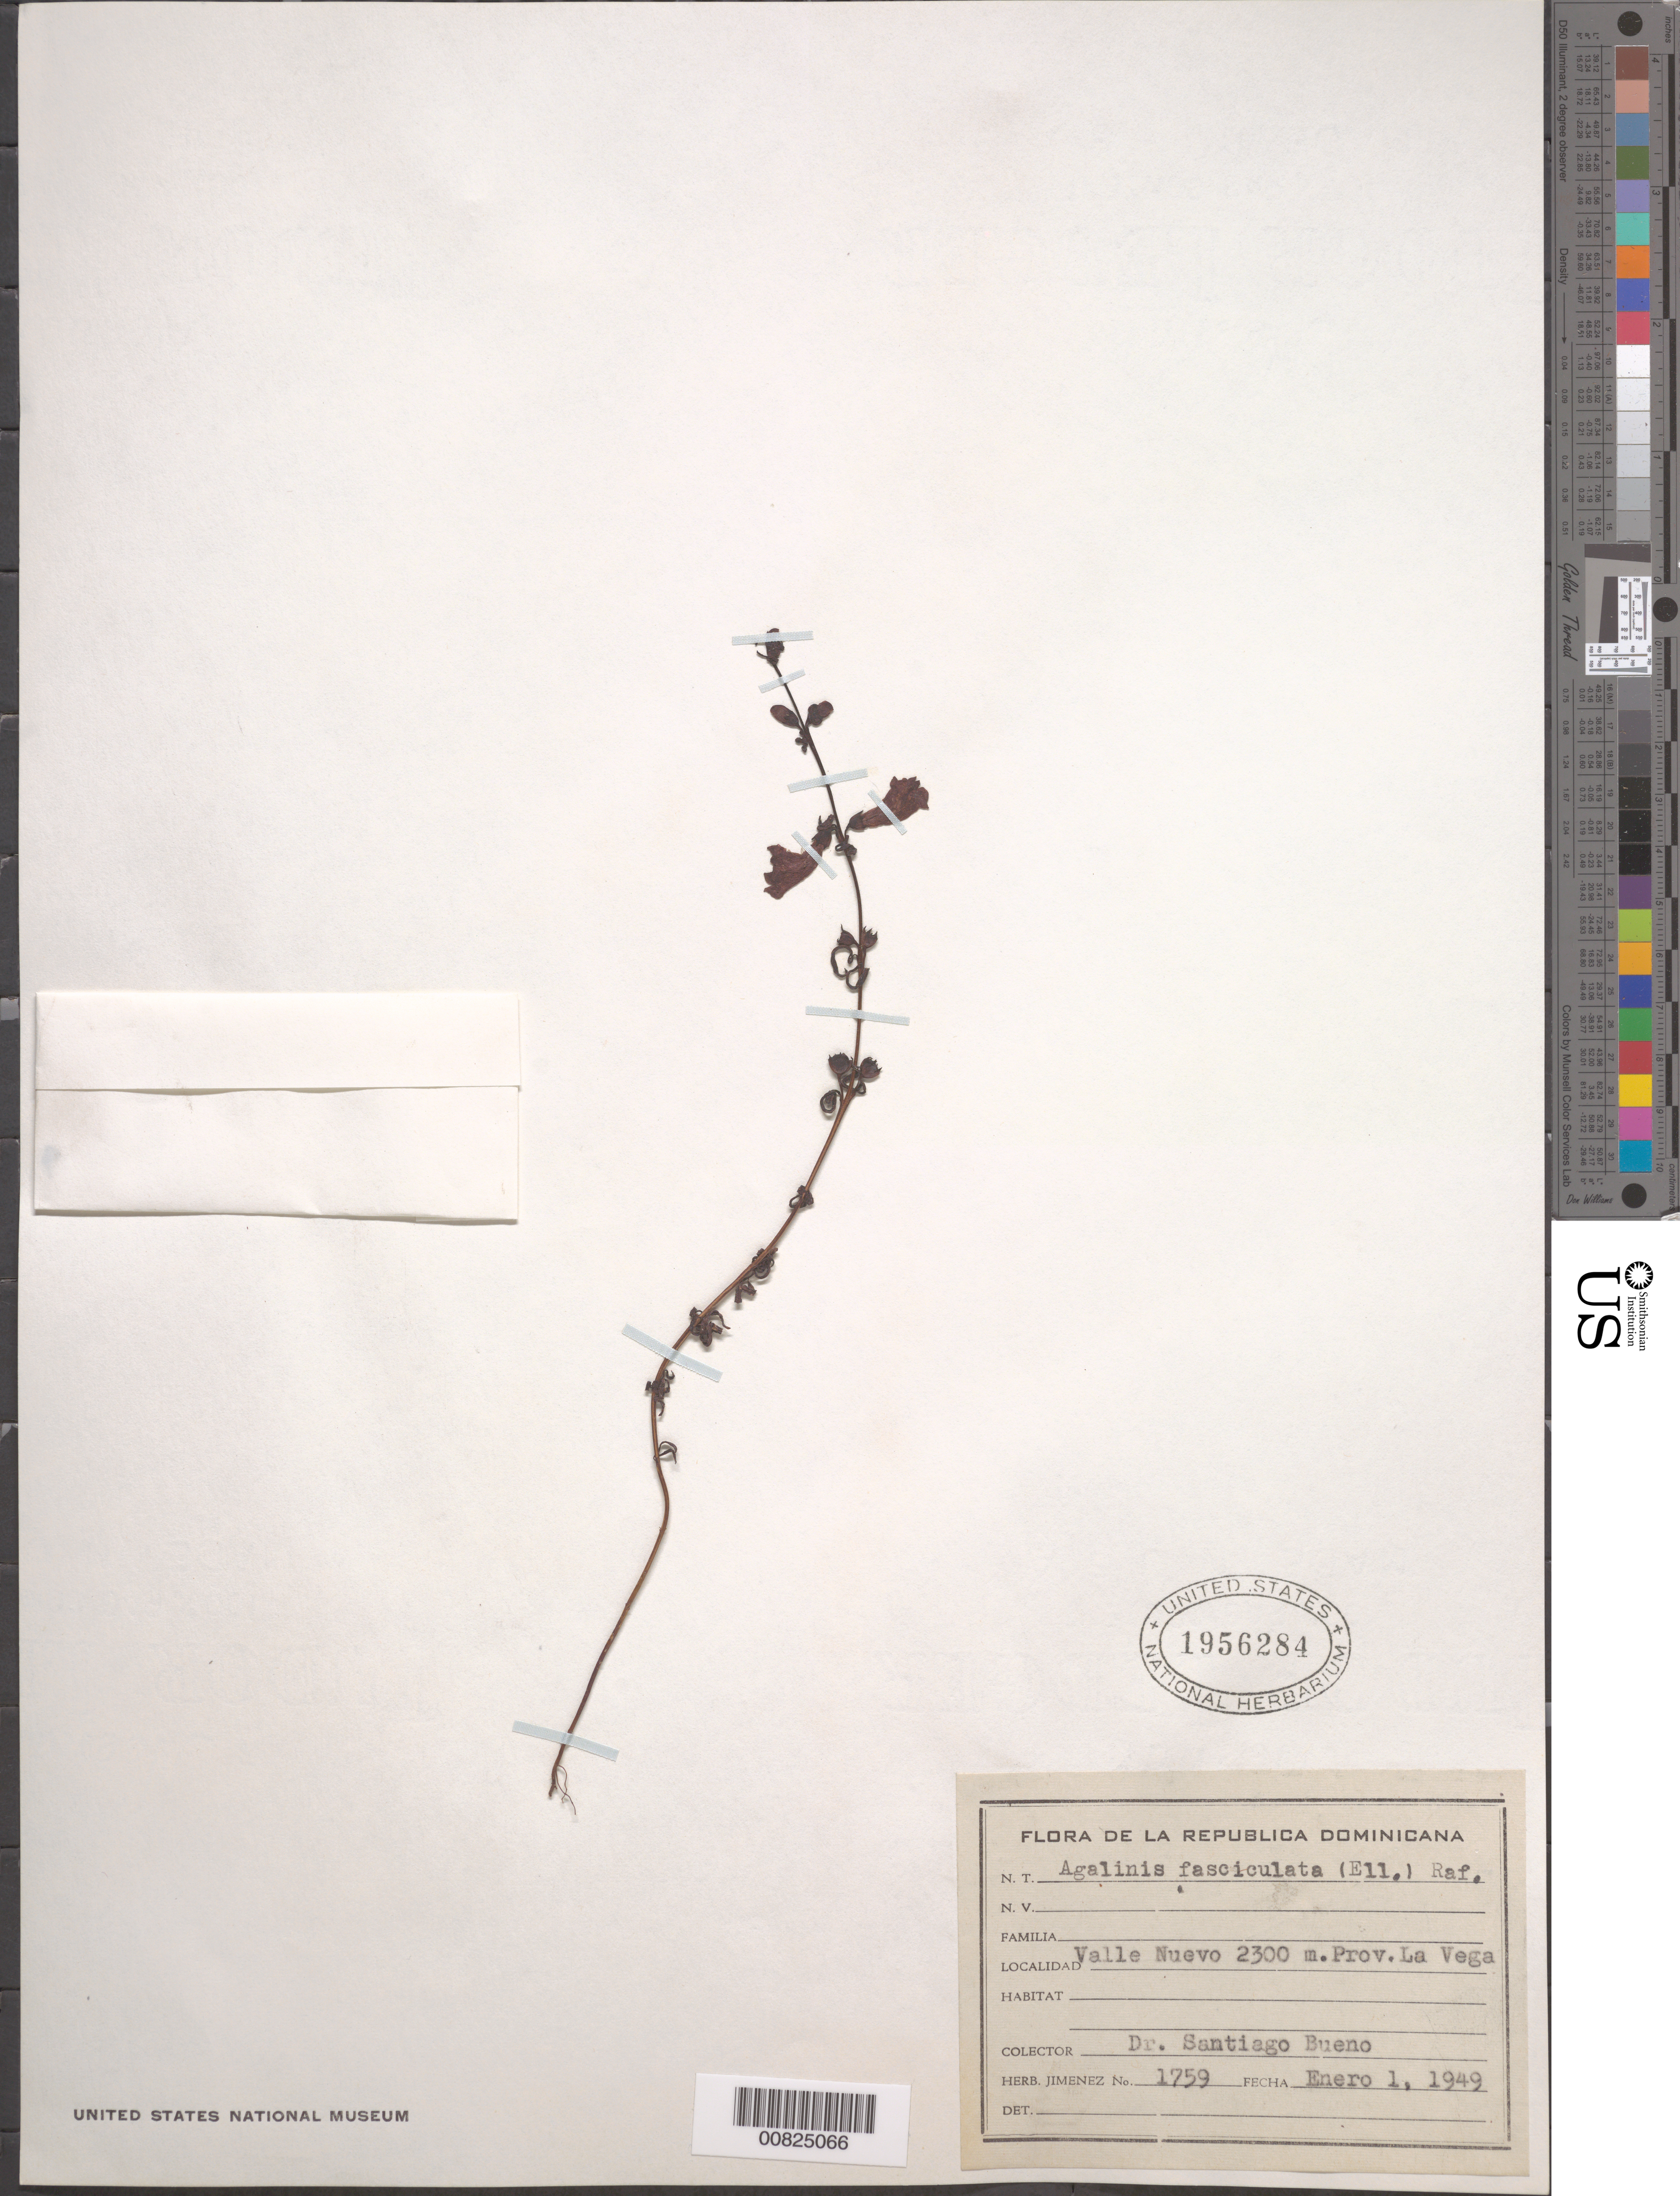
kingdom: Plantae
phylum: Tracheophyta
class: Magnoliopsida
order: Lamiales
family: Orobanchaceae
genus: Agalinis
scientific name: Agalinis fasciculata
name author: (Elliott) Raf.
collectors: S. Bueno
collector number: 1759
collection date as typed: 01 Jan 1949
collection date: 1949-01-01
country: Dominican Republic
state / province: La Vega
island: Hispaniola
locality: Valle Nuevo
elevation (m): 2300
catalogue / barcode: US 1956284